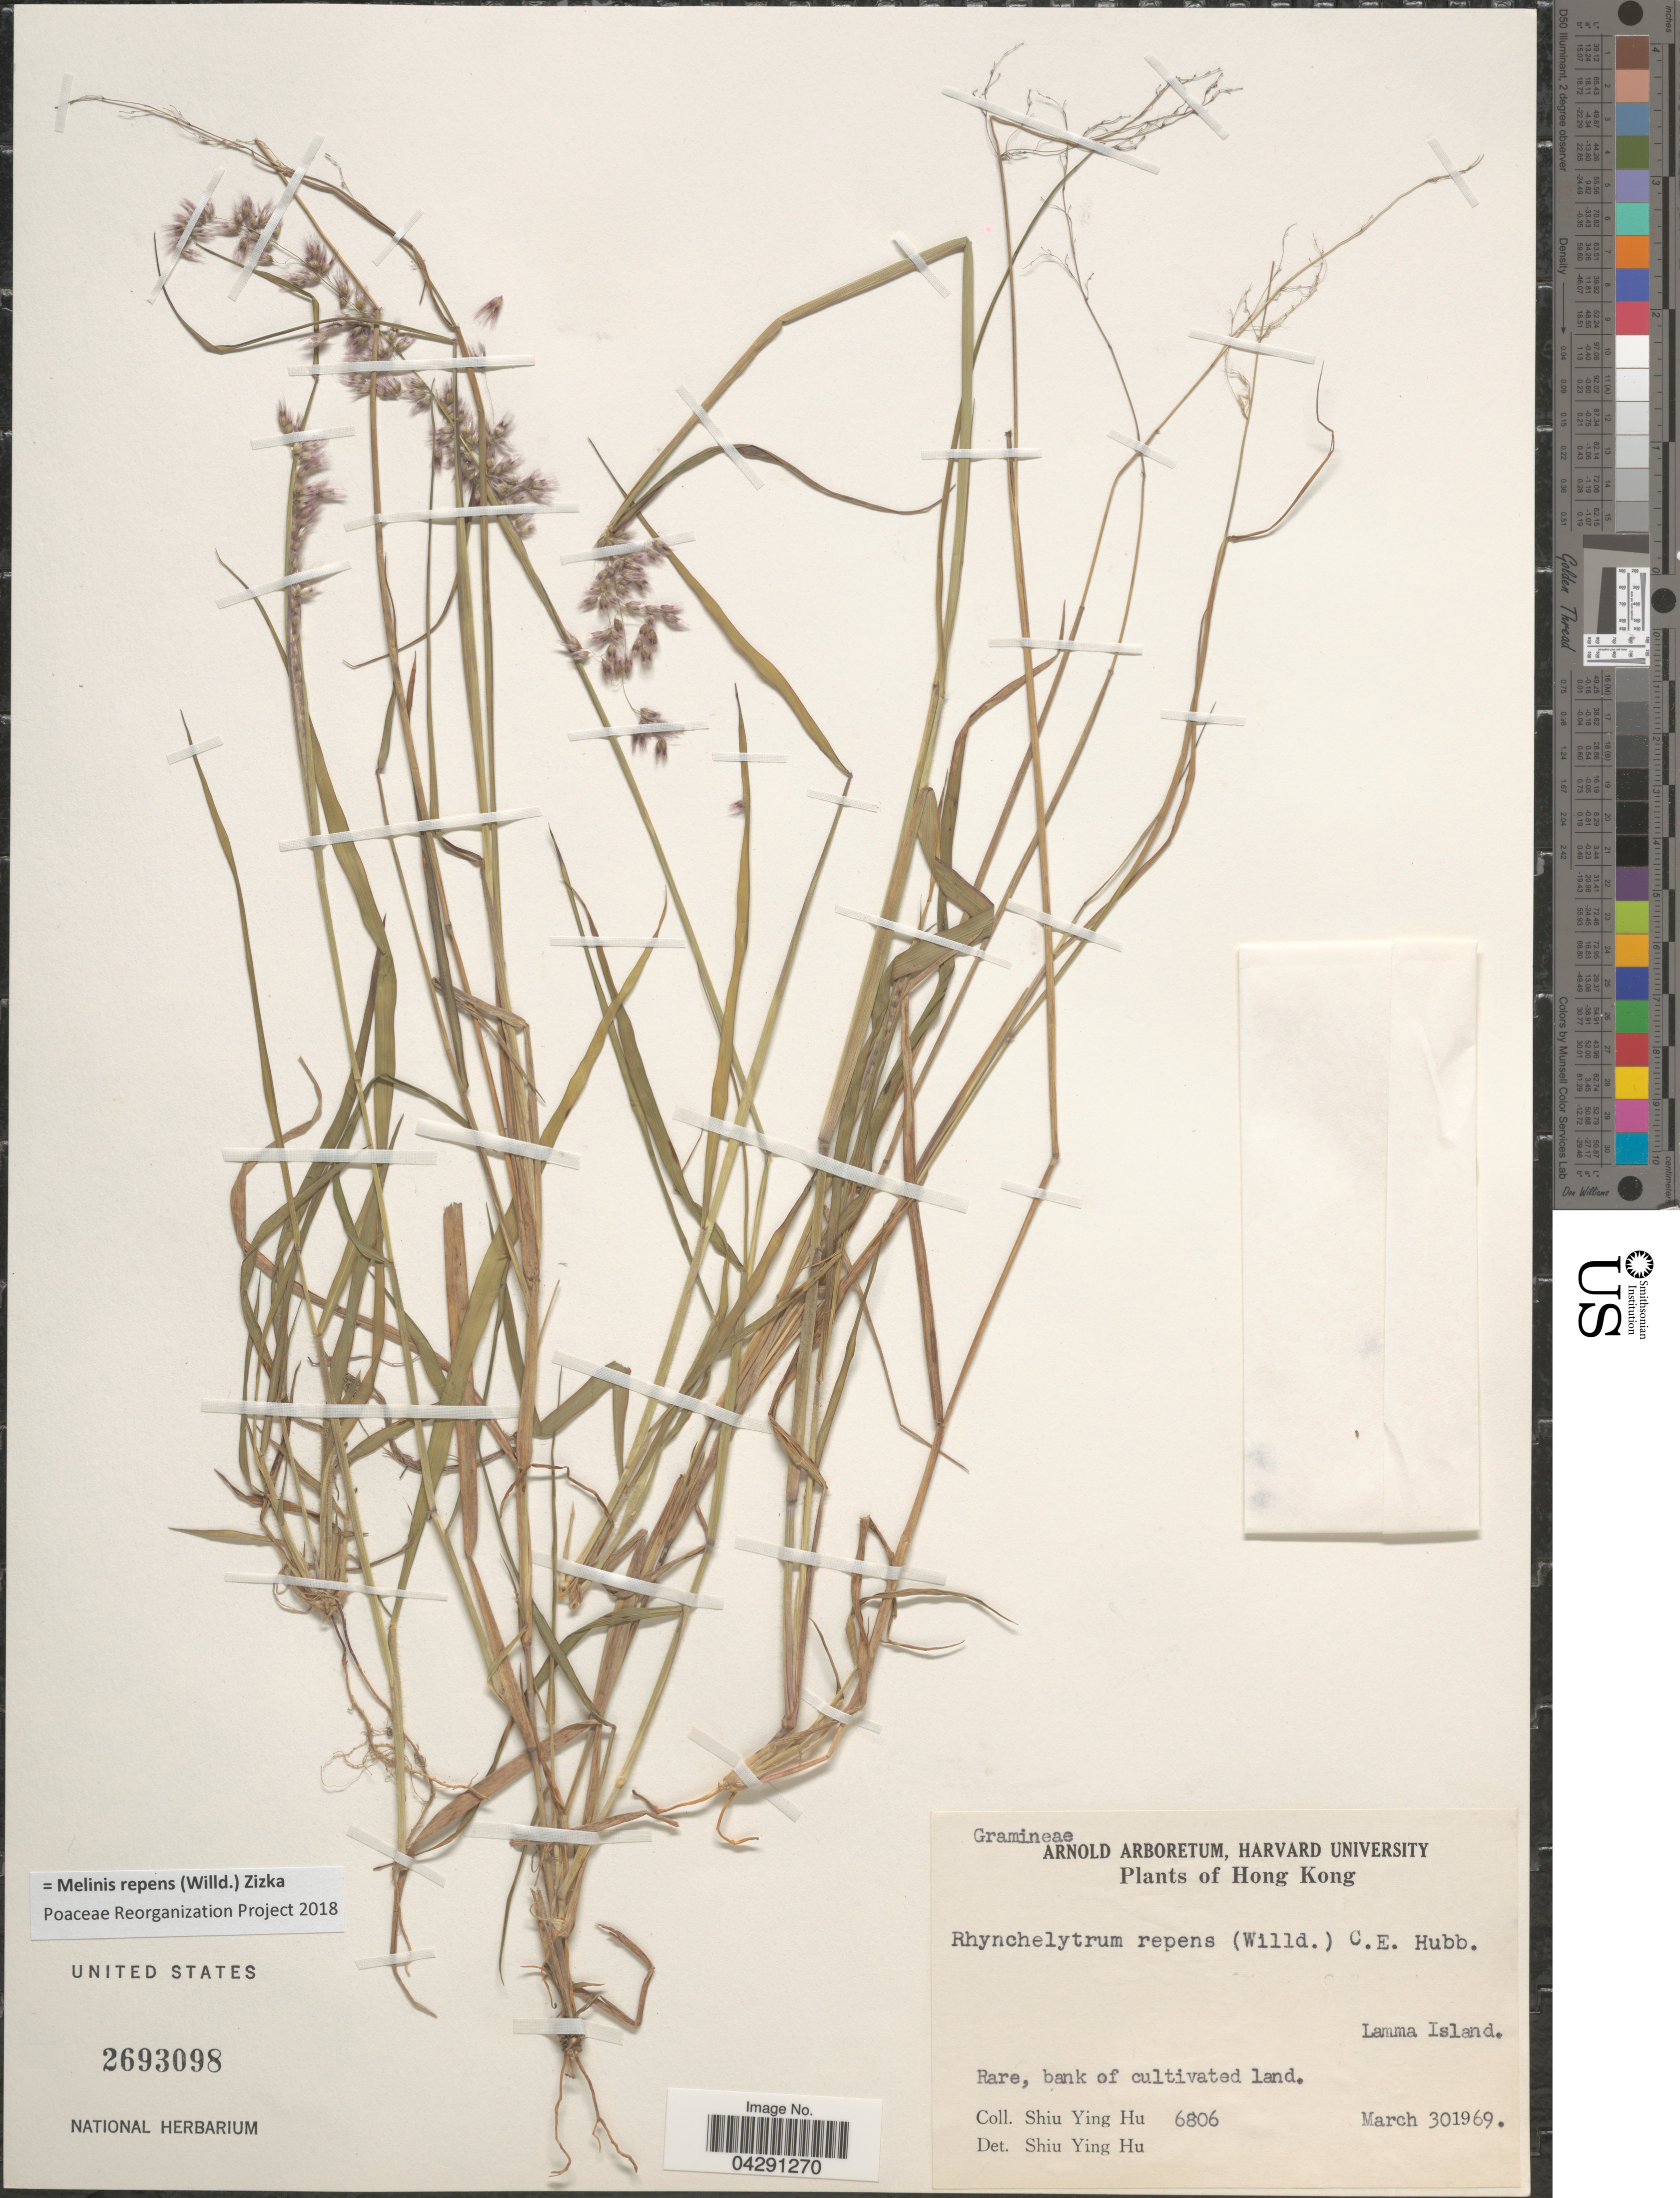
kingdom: Plantae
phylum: Tracheophyta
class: Liliopsida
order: Poales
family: Poaceae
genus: Melinis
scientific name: Melinis repens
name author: (Willd.) Zizka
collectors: S. Y. Hu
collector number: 6806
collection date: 1969-03-30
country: China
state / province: Hong Kong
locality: Lamma Island.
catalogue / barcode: US 2693098